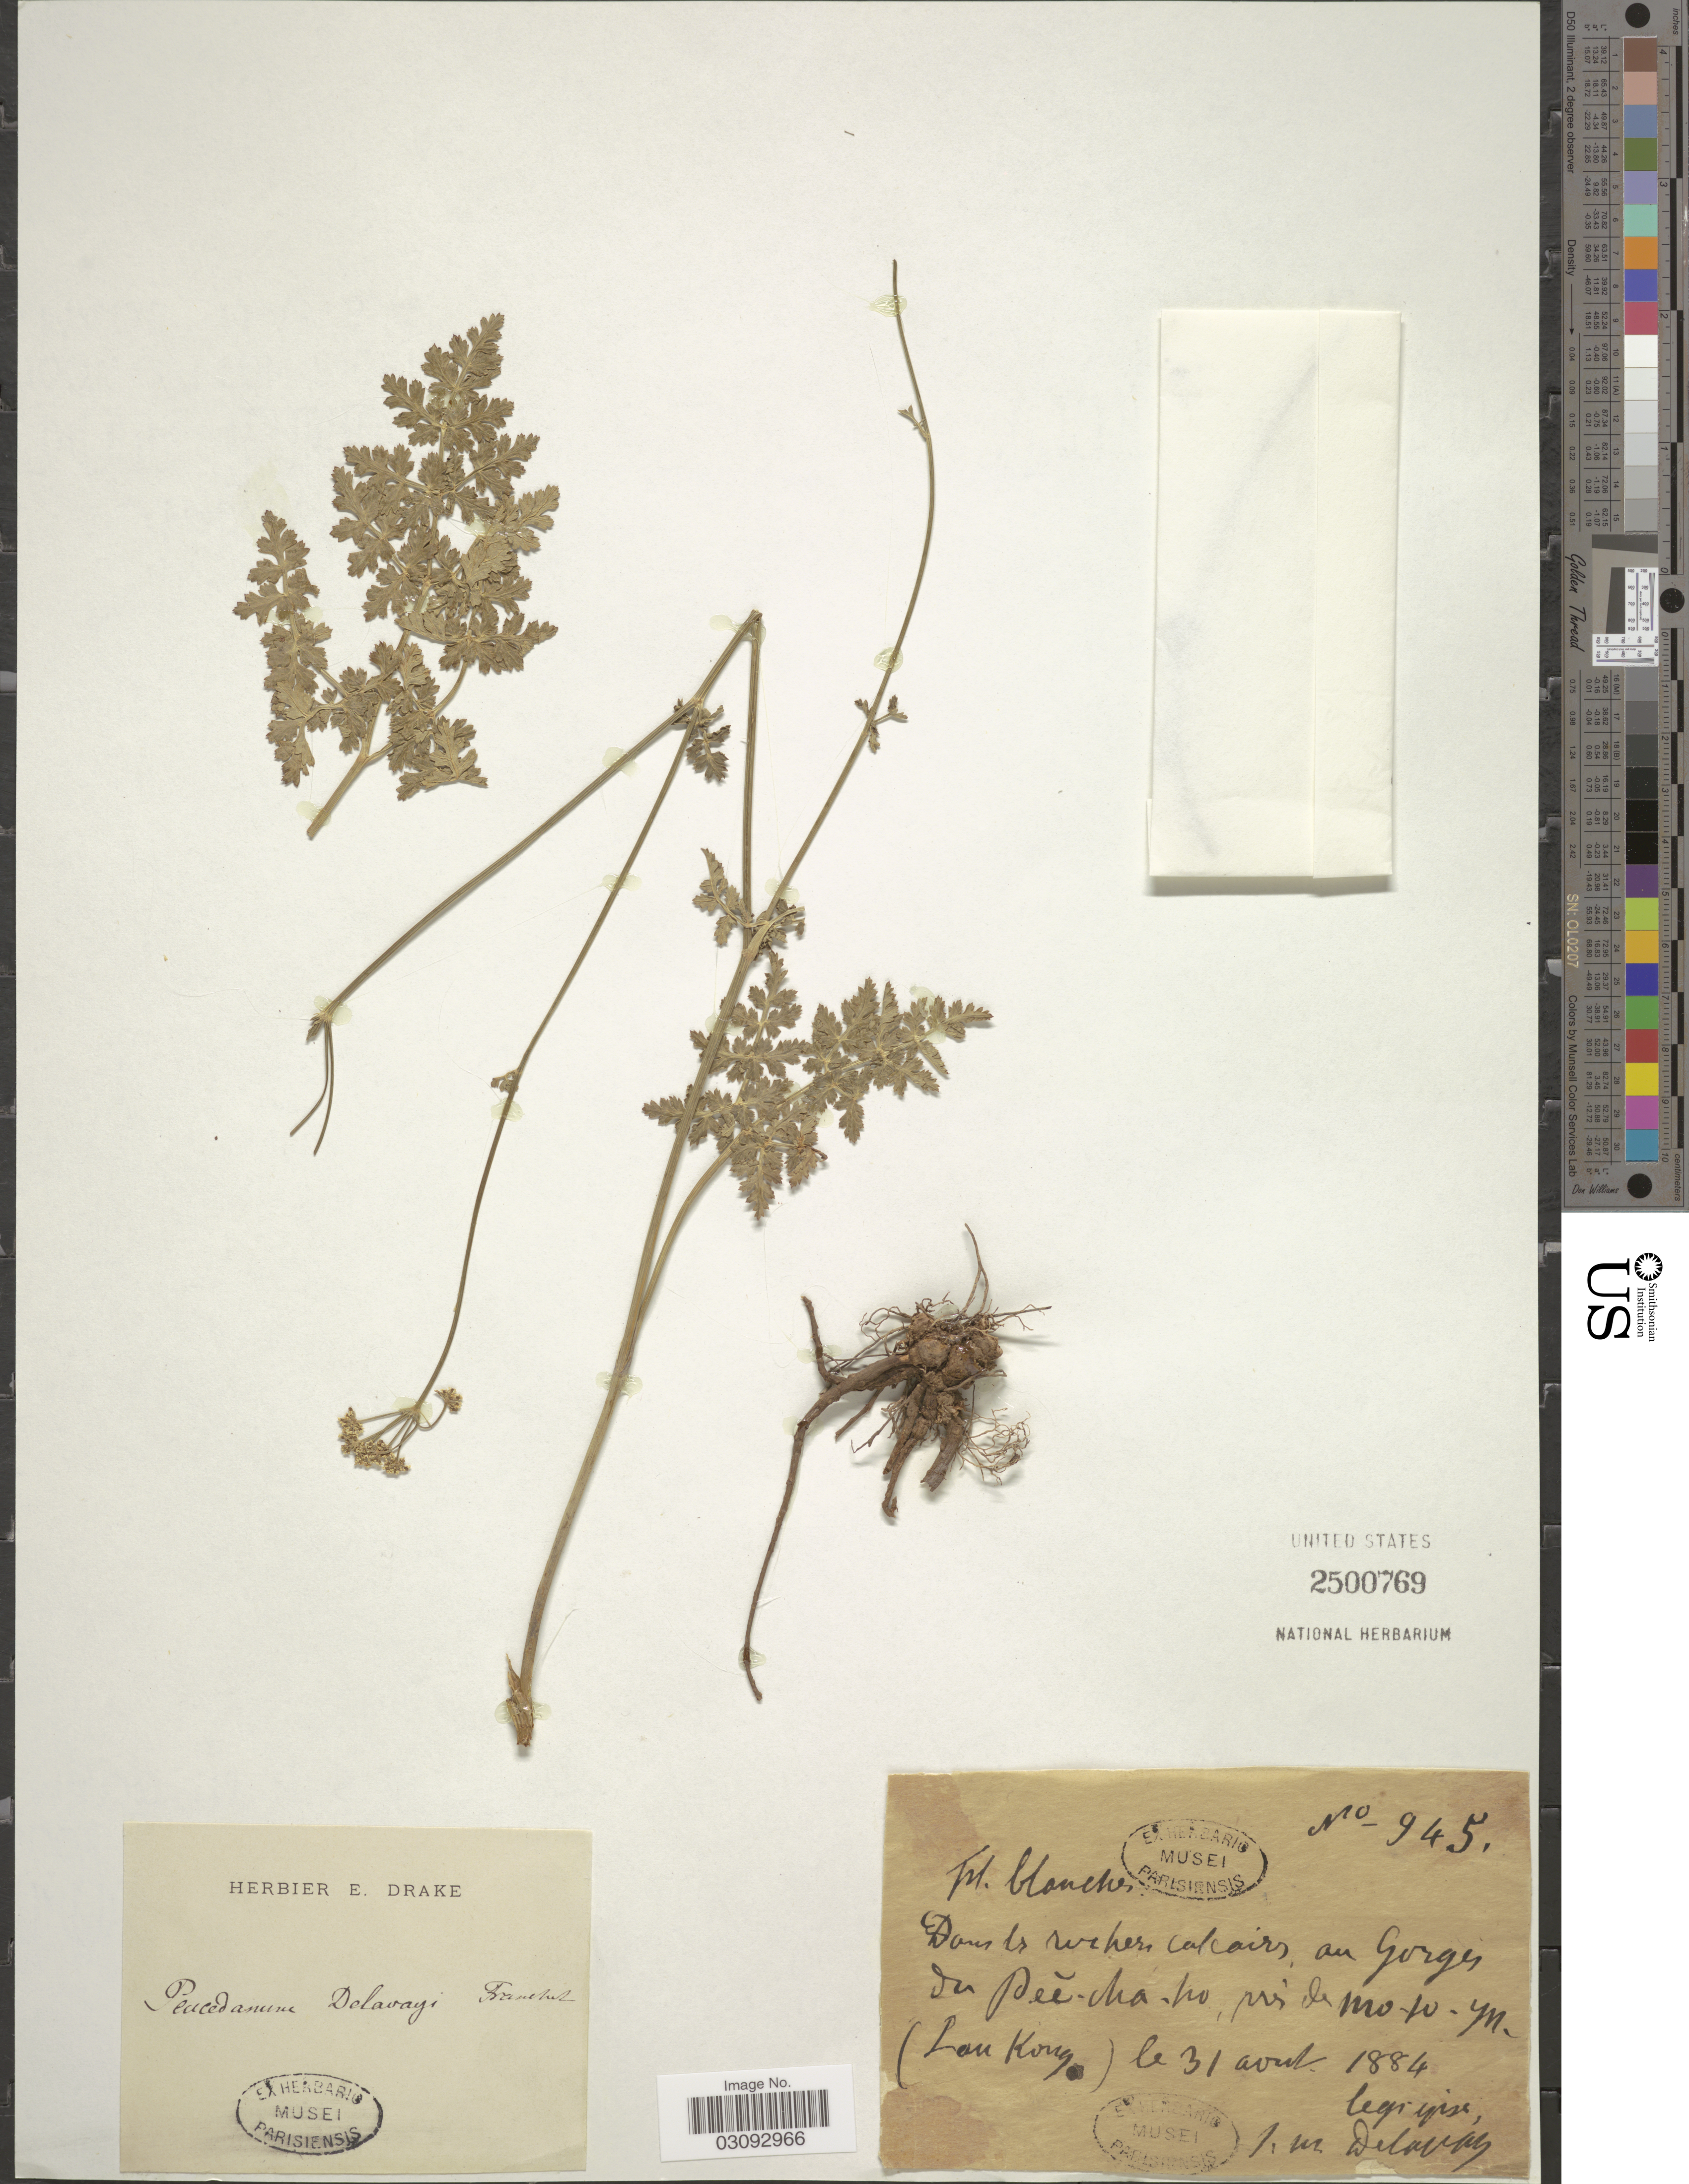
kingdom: Plantae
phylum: Tracheophyta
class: Magnoliopsida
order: Apiales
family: Apiaceae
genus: Peucedanum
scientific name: Peucedanum delavayi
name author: Franch.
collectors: J. Delavay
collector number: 945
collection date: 1884-08-31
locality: Dans les richver [interpreted] calcairs au Gorges du pee-ma-no prés de mo-po-M [interpreted].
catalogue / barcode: US 2500769